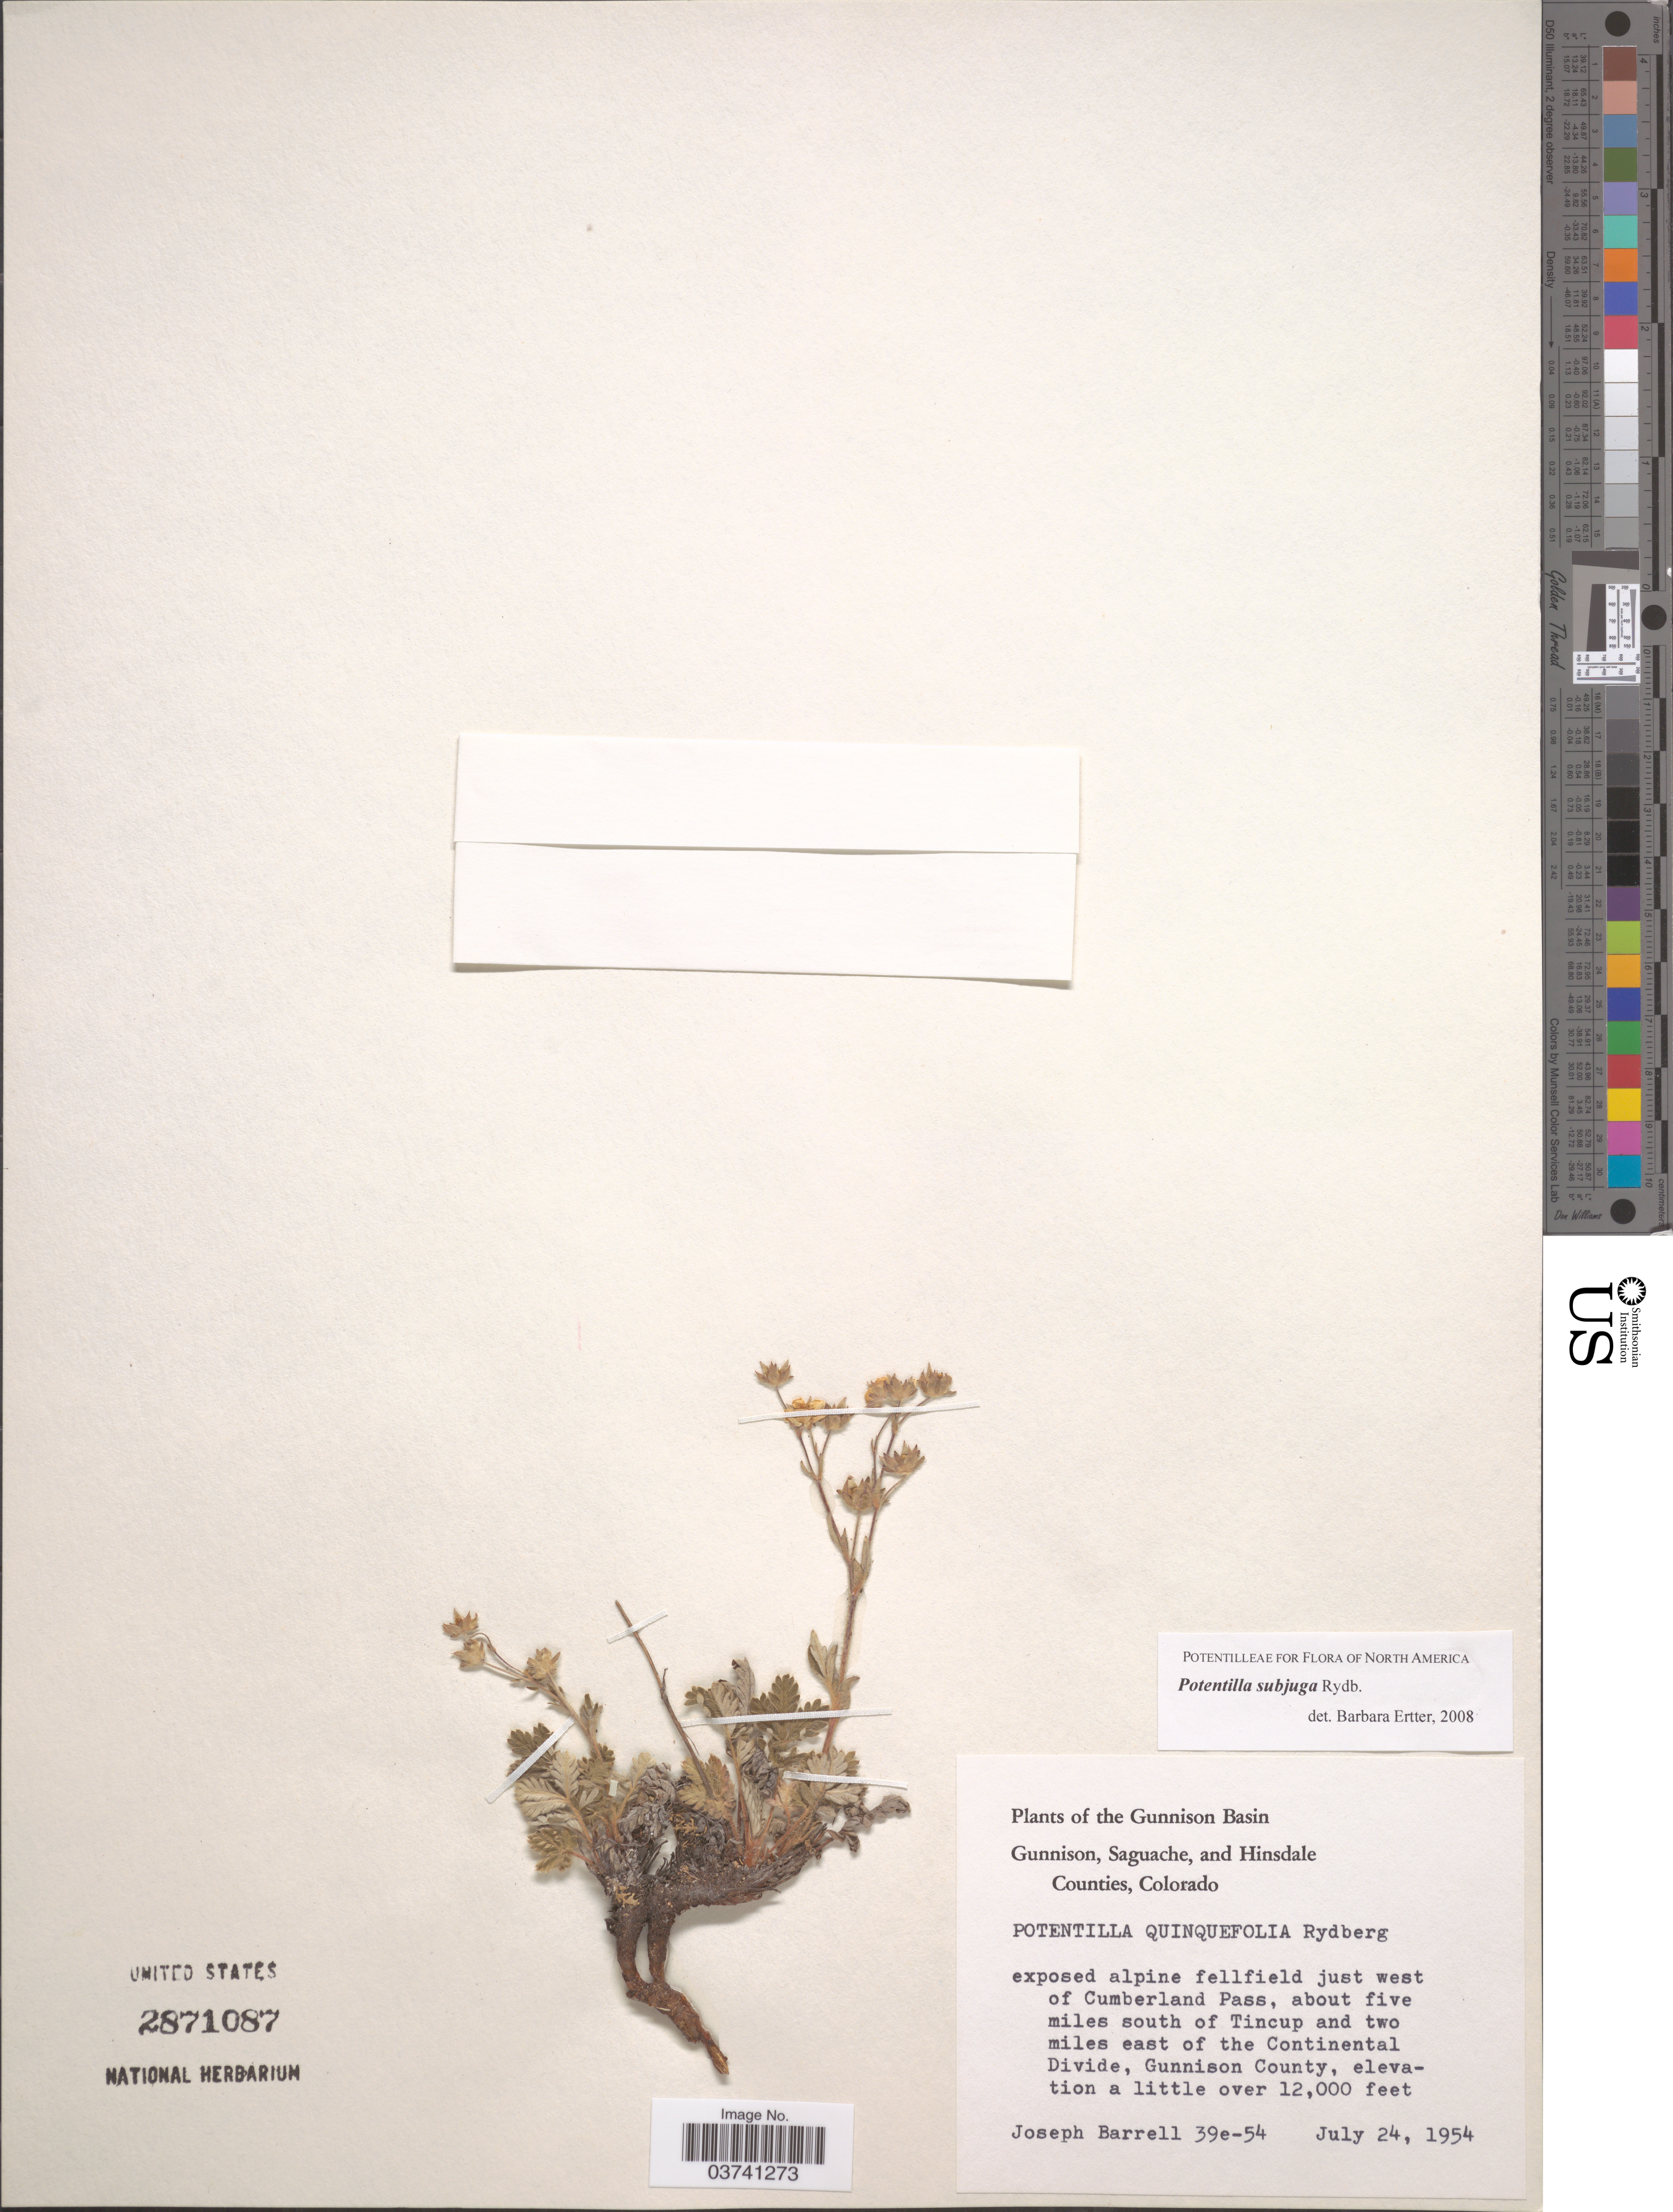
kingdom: Plantae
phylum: Tracheophyta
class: Magnoliopsida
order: Rosales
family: Rosaceae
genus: Potentilla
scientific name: Potentilla subjuga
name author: Rydb.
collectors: J. Barrell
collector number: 39e-54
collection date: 1954-07-24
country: United States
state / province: Colorado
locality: Gunnison Basin. Exposed alpine fellfield just west of Cumberland Pass, about five miles south of Tincup and two miles east of the Continental Divide, Gunnison County.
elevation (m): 3658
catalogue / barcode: US 2871087